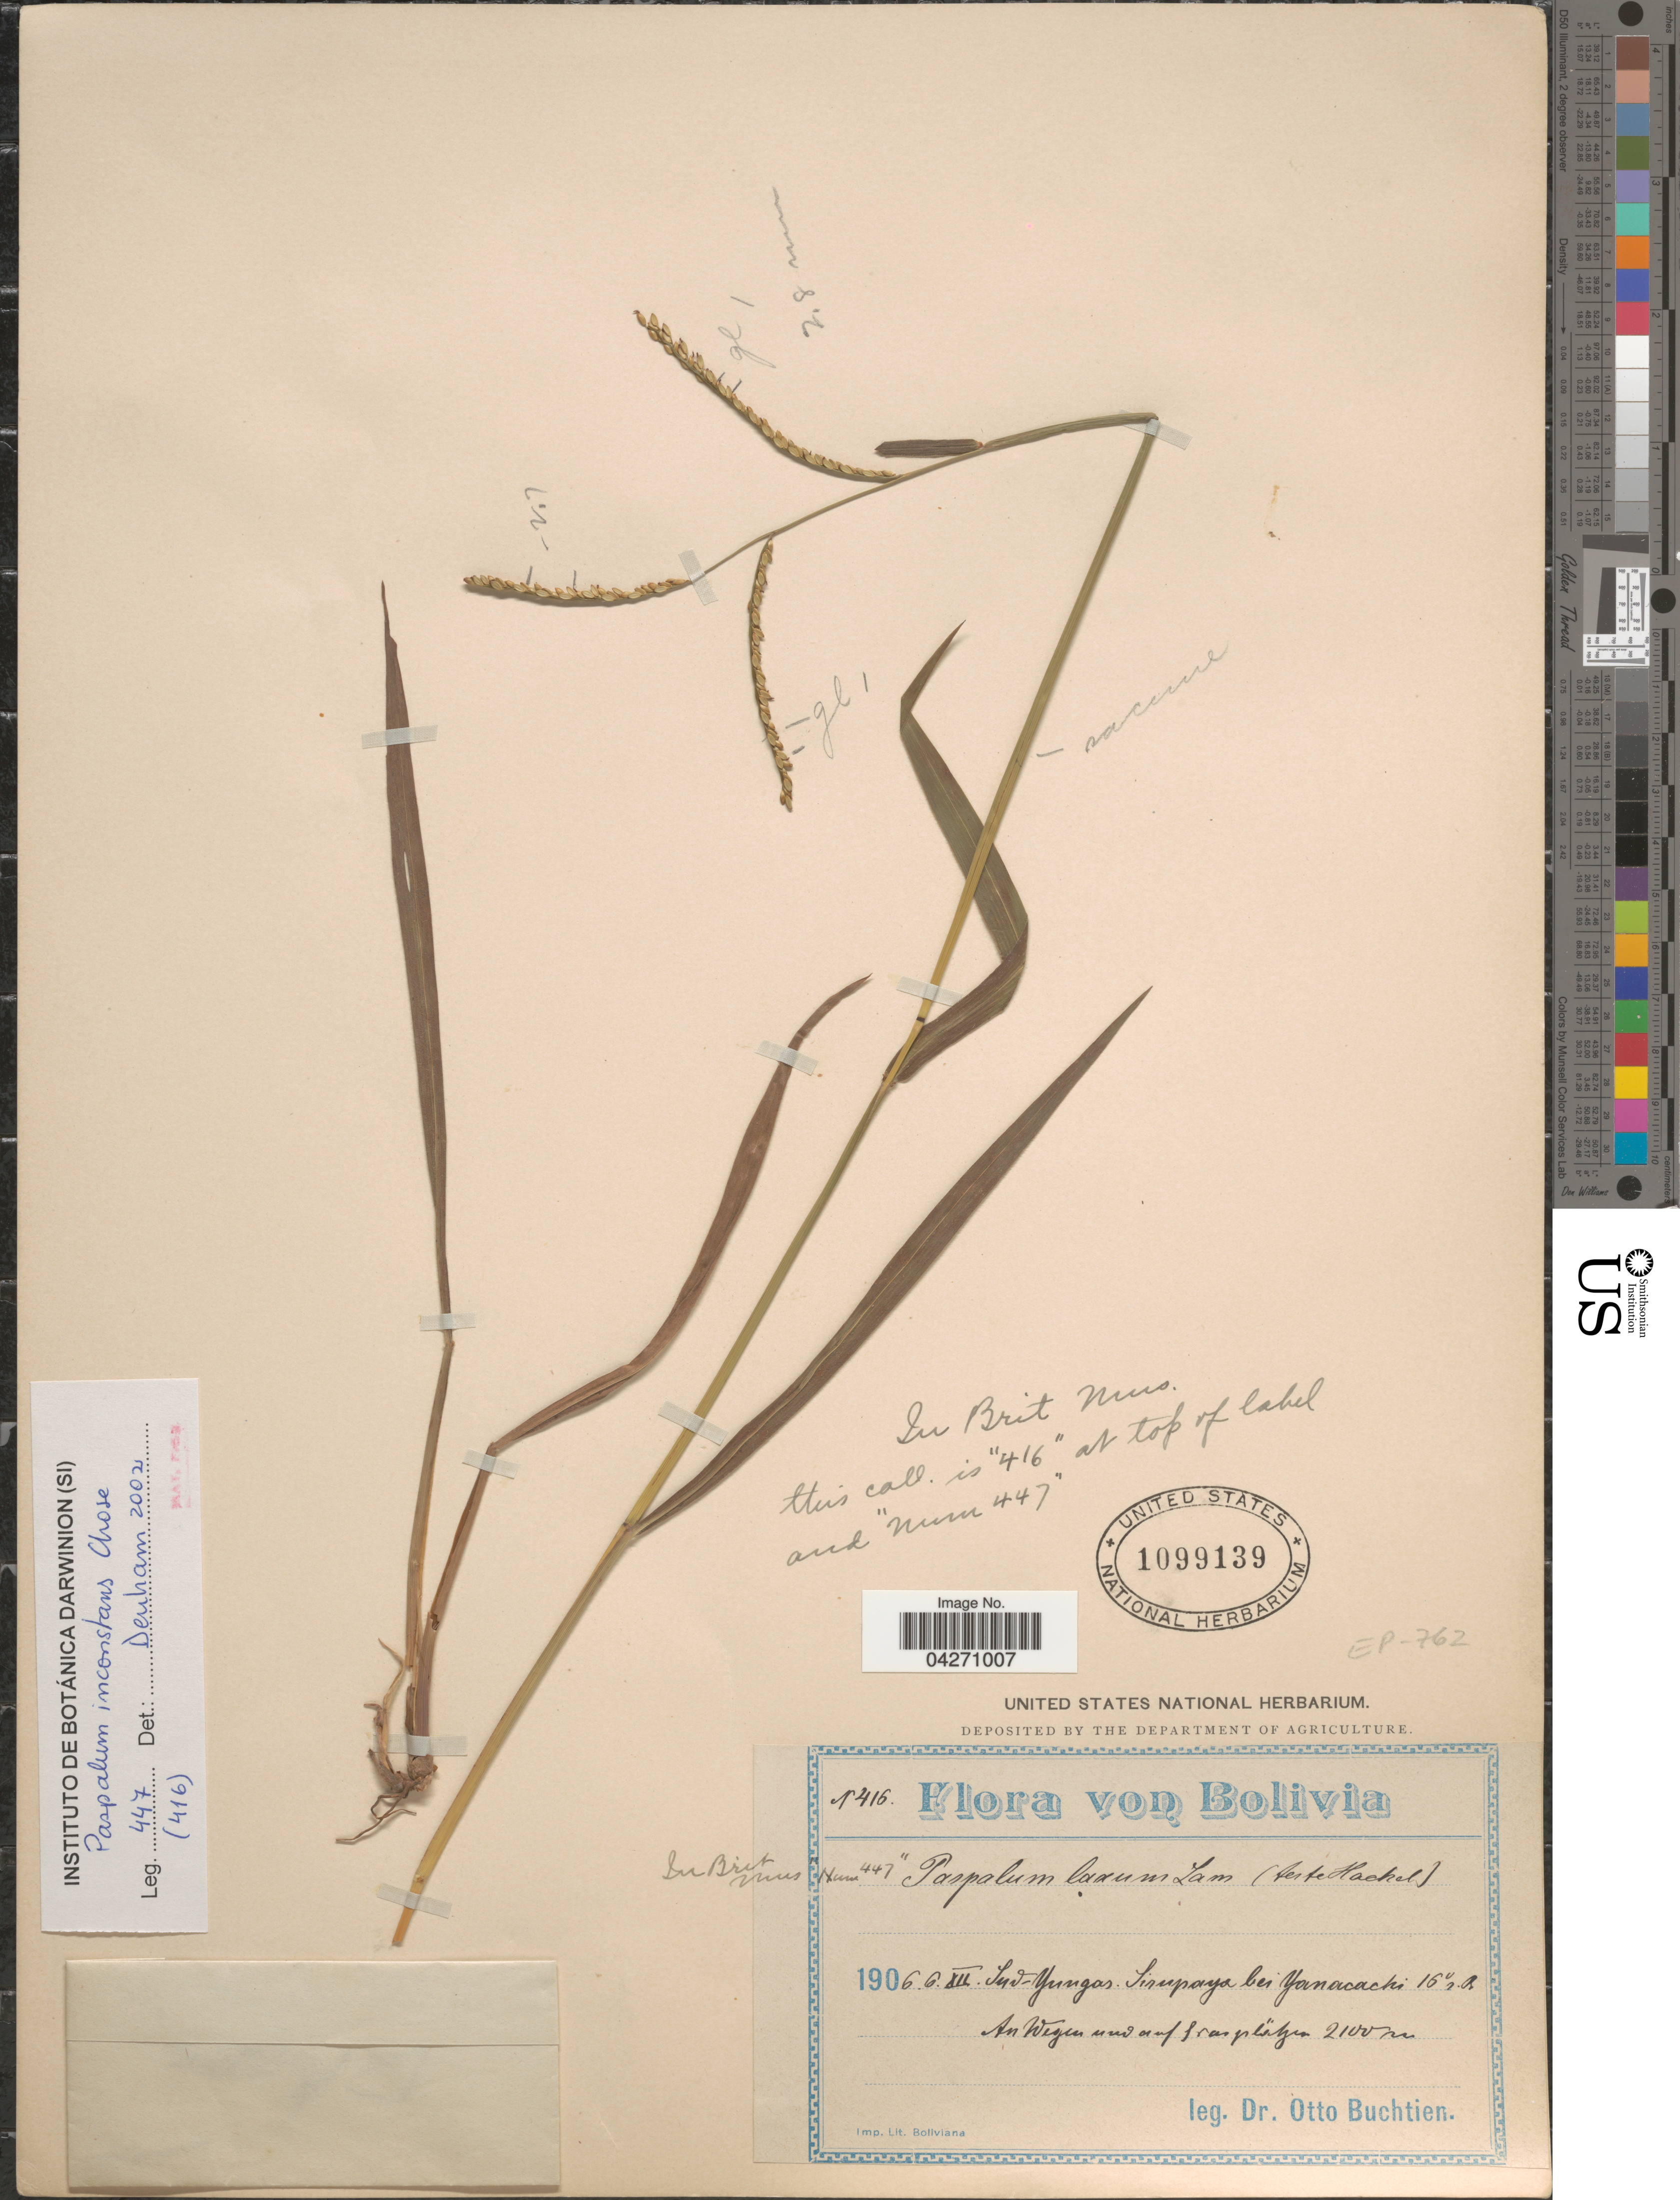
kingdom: Plantae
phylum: Tracheophyta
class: Liliopsida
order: Poales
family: Poaceae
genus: Paspalum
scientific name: Paspalum inconstans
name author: Chase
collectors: O. Buchtien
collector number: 416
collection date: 1906-12-06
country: Colombia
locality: Sud-Yungas. Sirupaya bei Yanacachi.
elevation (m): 2100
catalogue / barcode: US 1099139